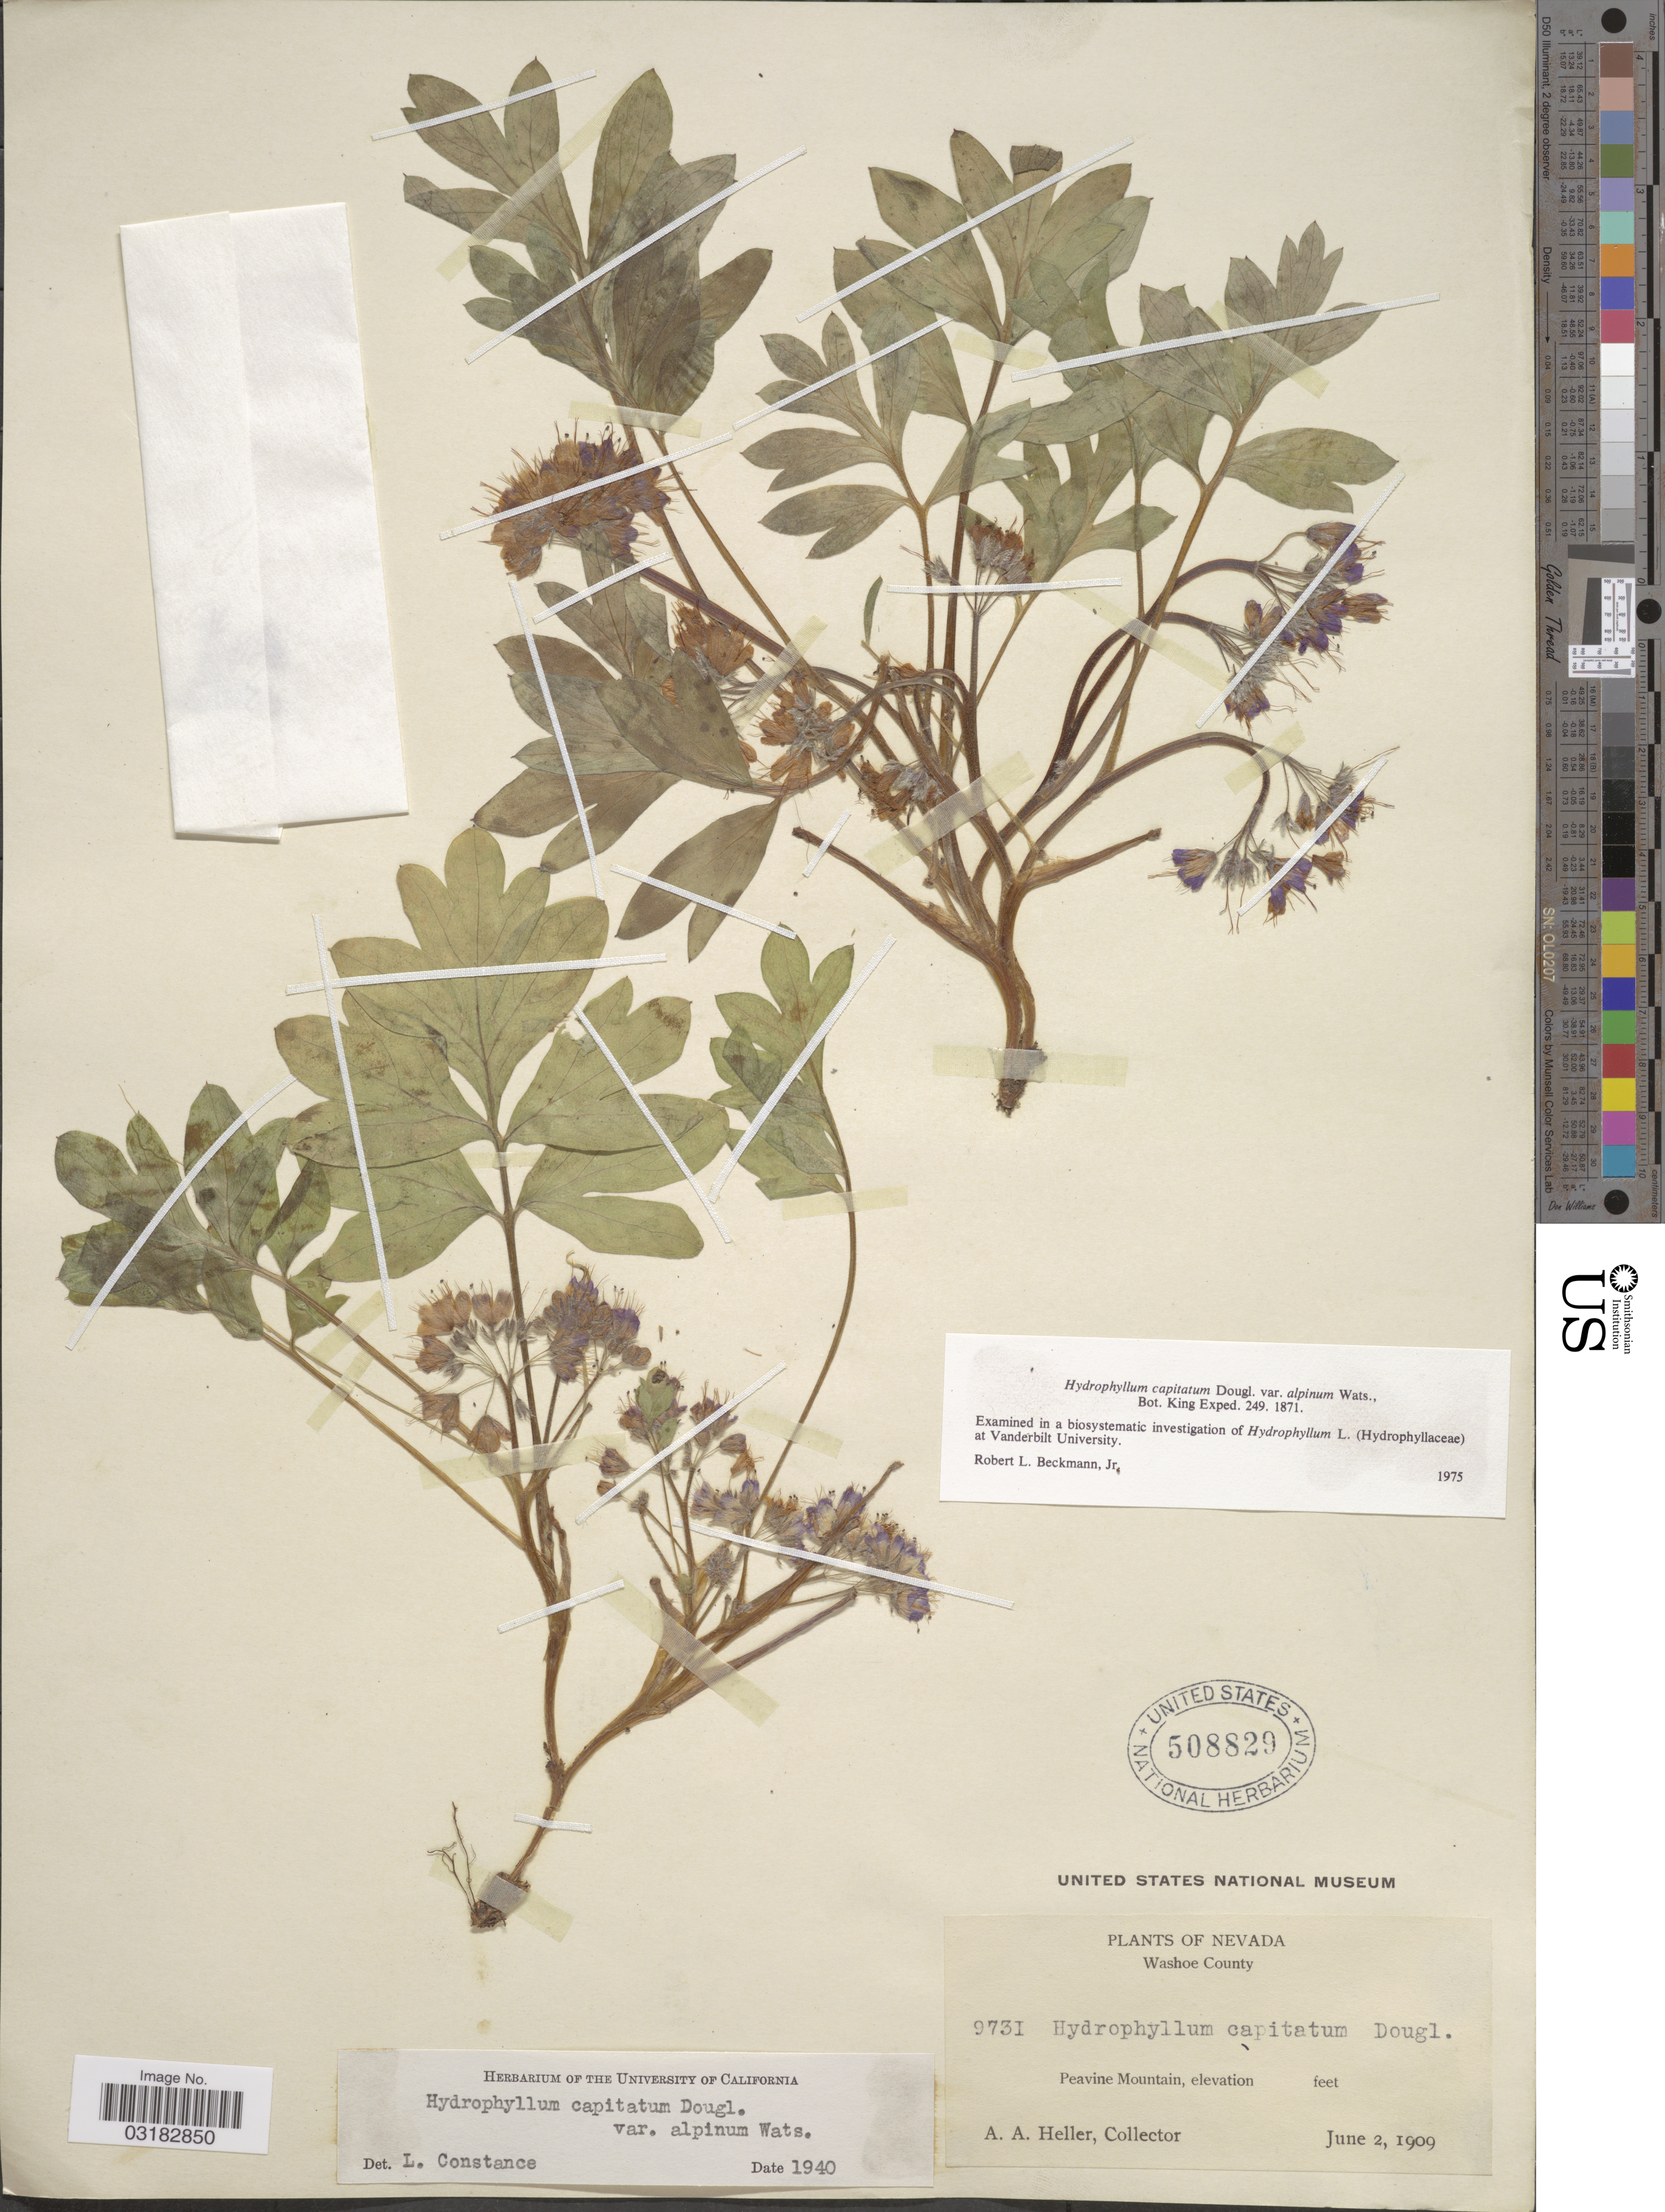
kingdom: Plantae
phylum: Tracheophyta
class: Magnoliopsida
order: Boraginales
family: Hydrophyllaceae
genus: Hydrophyllum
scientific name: Hydrophyllum capitatum var. alpinum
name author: S. Watson in C. King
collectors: A. A. Heller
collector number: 9731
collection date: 1909-06-02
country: United States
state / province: Nevada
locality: Washoe County. Peavine Mountain.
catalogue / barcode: US 508829